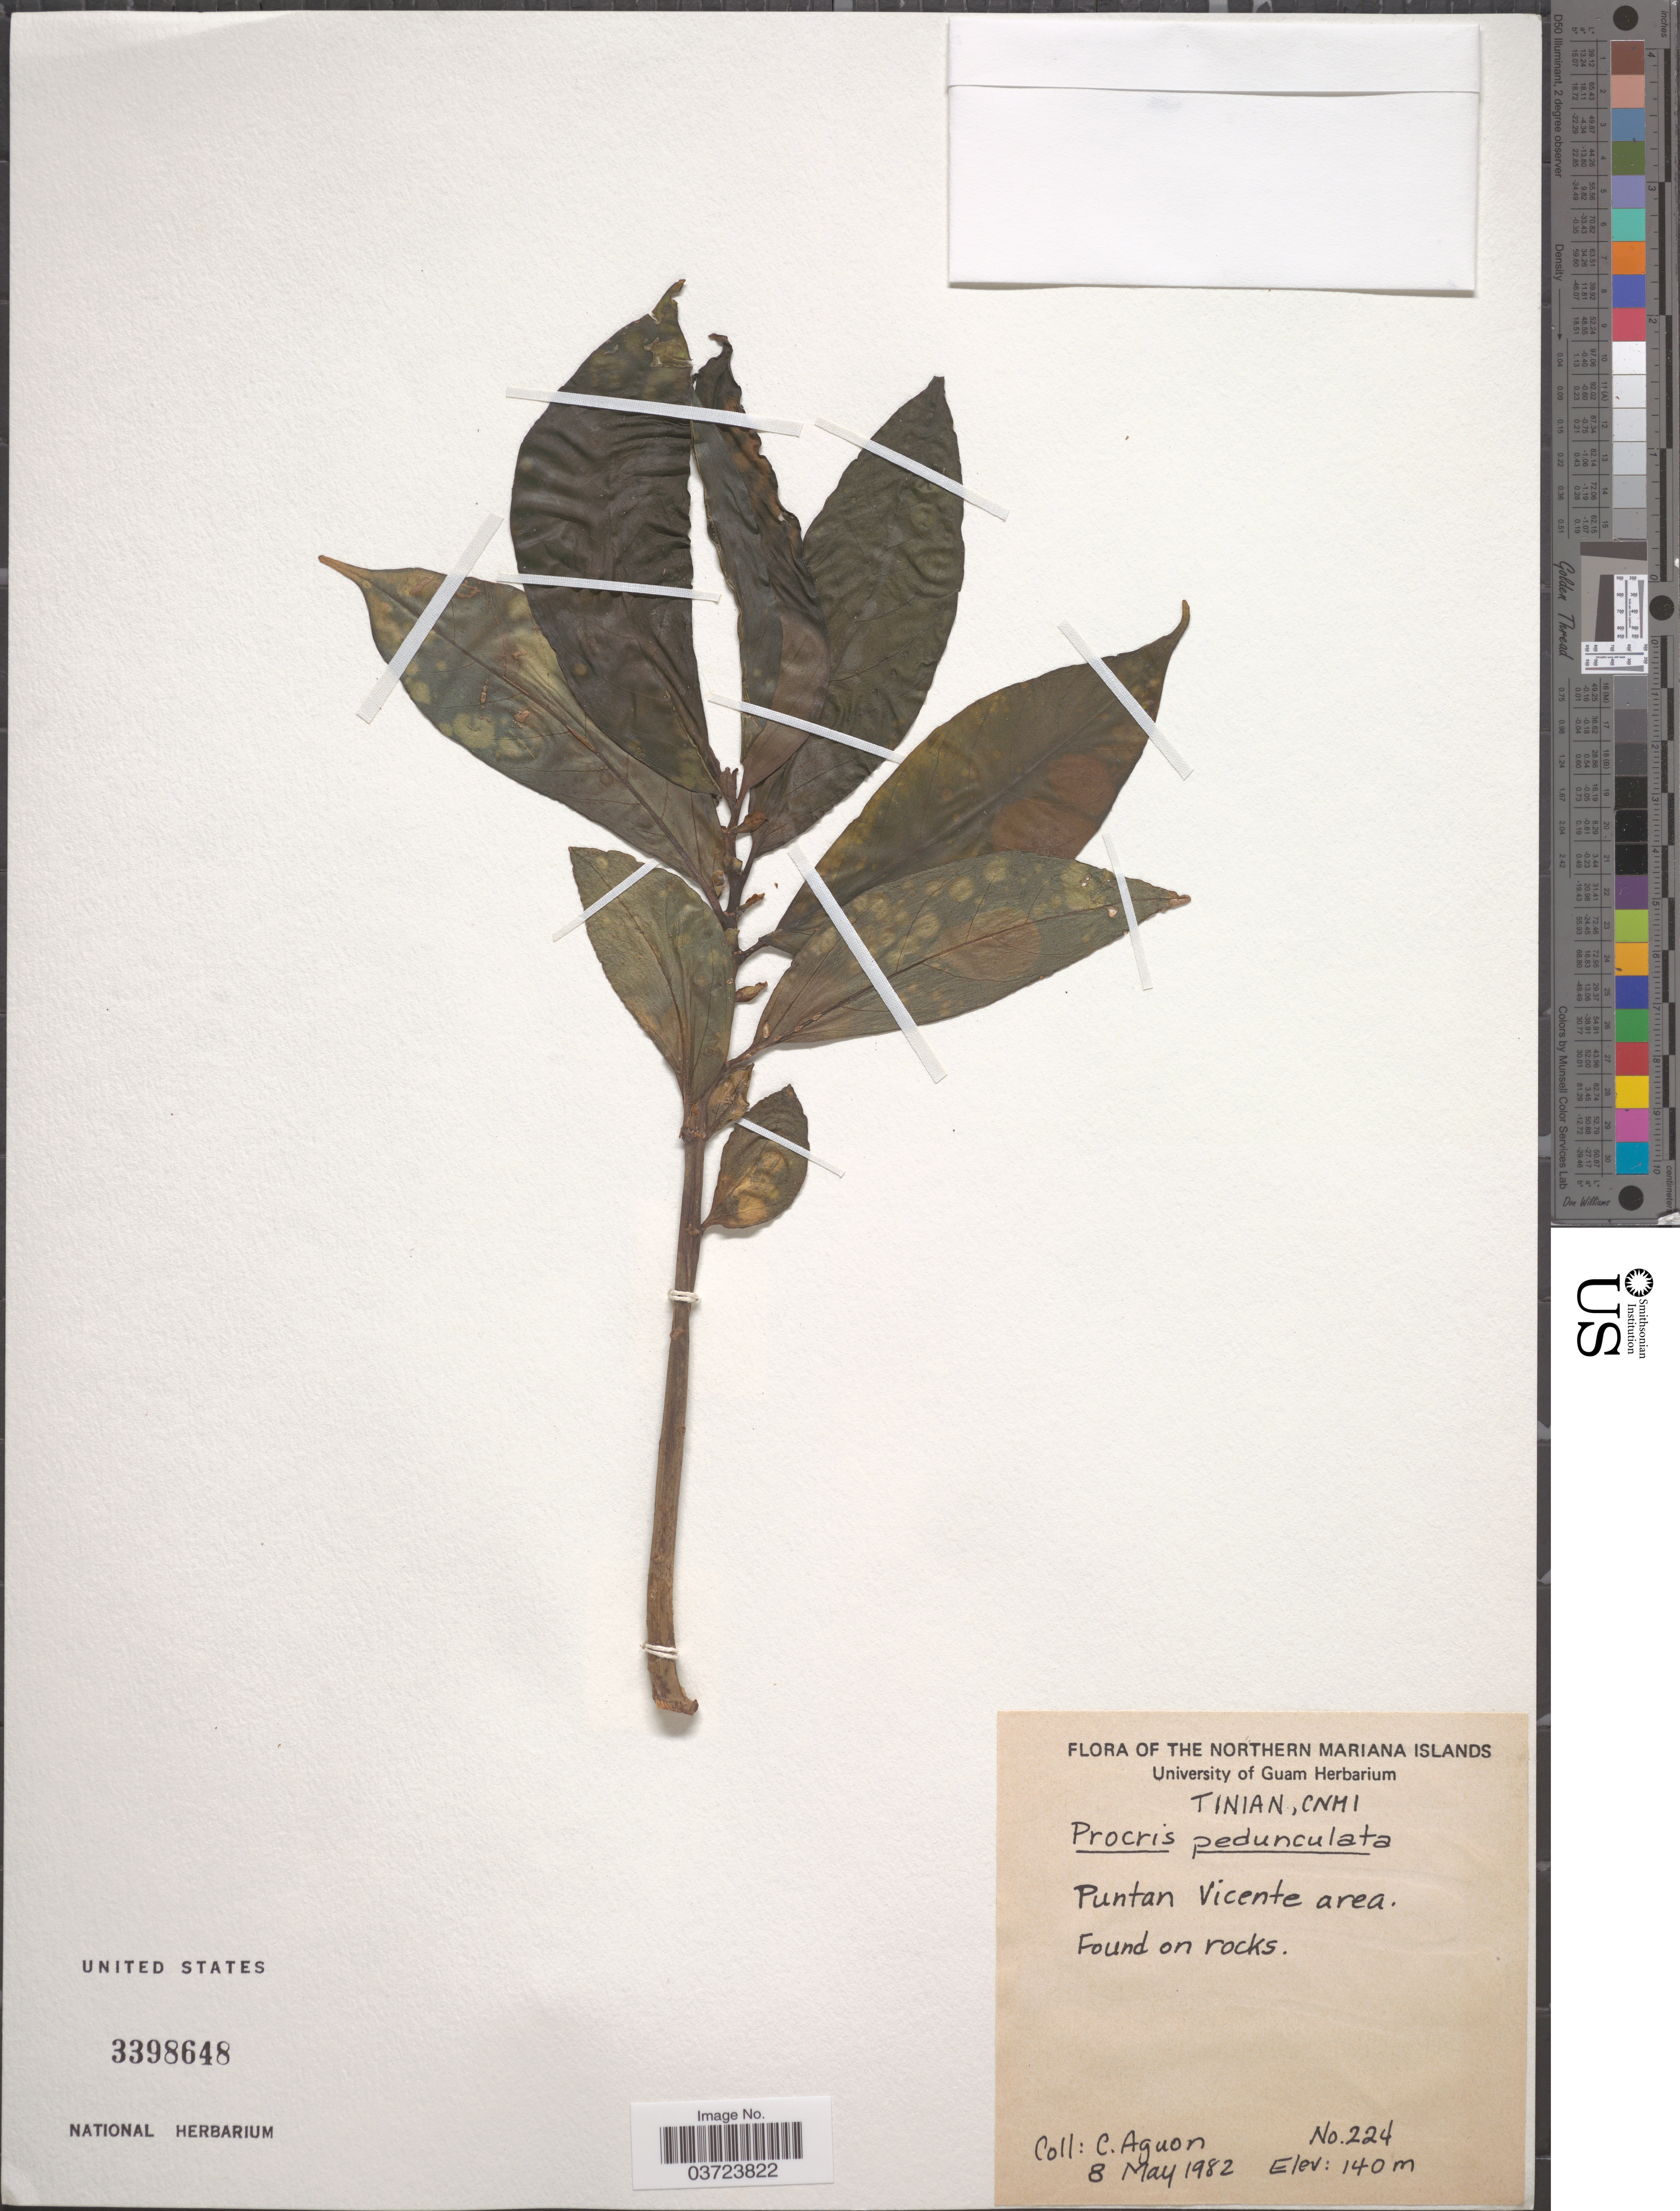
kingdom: Plantae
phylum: Tracheophyta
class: Magnoliopsida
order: Rosales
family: Urticaceae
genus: Procris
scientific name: Procris pedunculata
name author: (J.R. Forst. & G. Forst.) Wedd.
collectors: C. Aguon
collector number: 224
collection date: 1982-05-08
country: Northern Mariana Islands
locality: Tinian, CNMI. Puntan Vicente area.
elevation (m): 140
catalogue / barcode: US 3398648